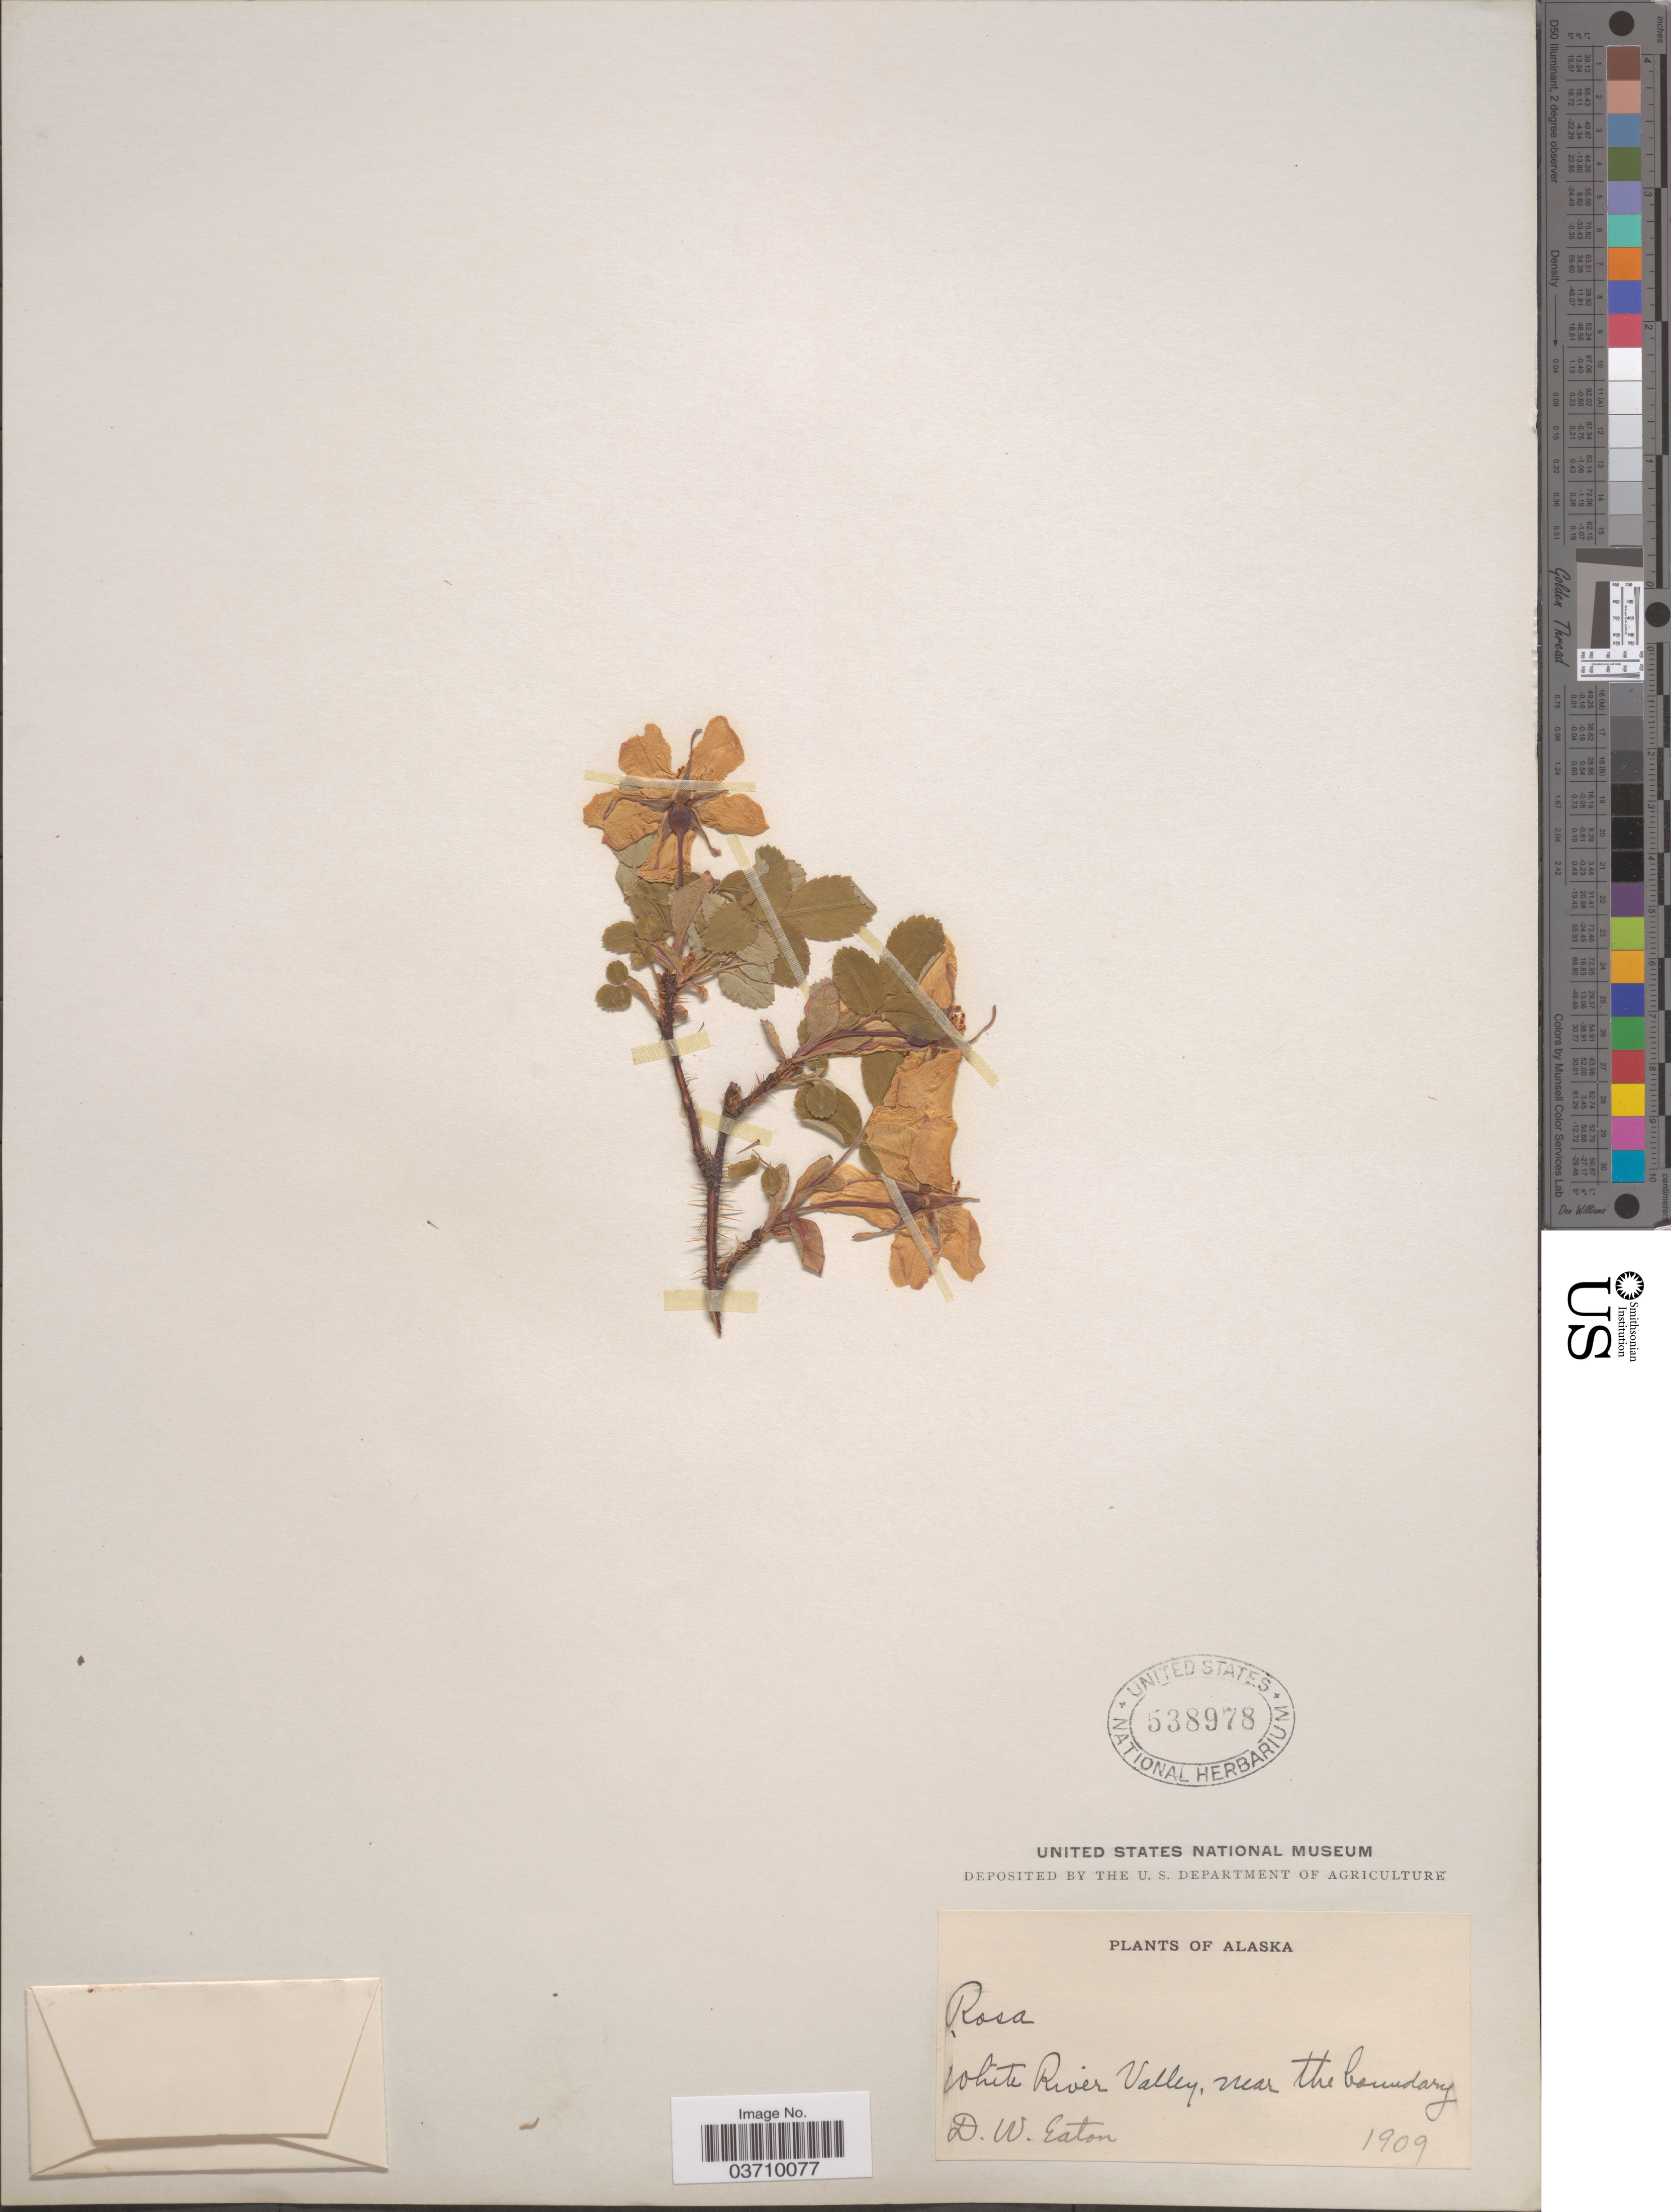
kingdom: Plantae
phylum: Tracheophyta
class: Magnoliopsida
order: Rosales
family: Rosaceae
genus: Rosa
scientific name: Rosa acicularis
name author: Lindl.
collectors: D. Eaton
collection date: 1909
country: United States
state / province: Alaska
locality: White River Valley, near the boundary.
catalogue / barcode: US 538978